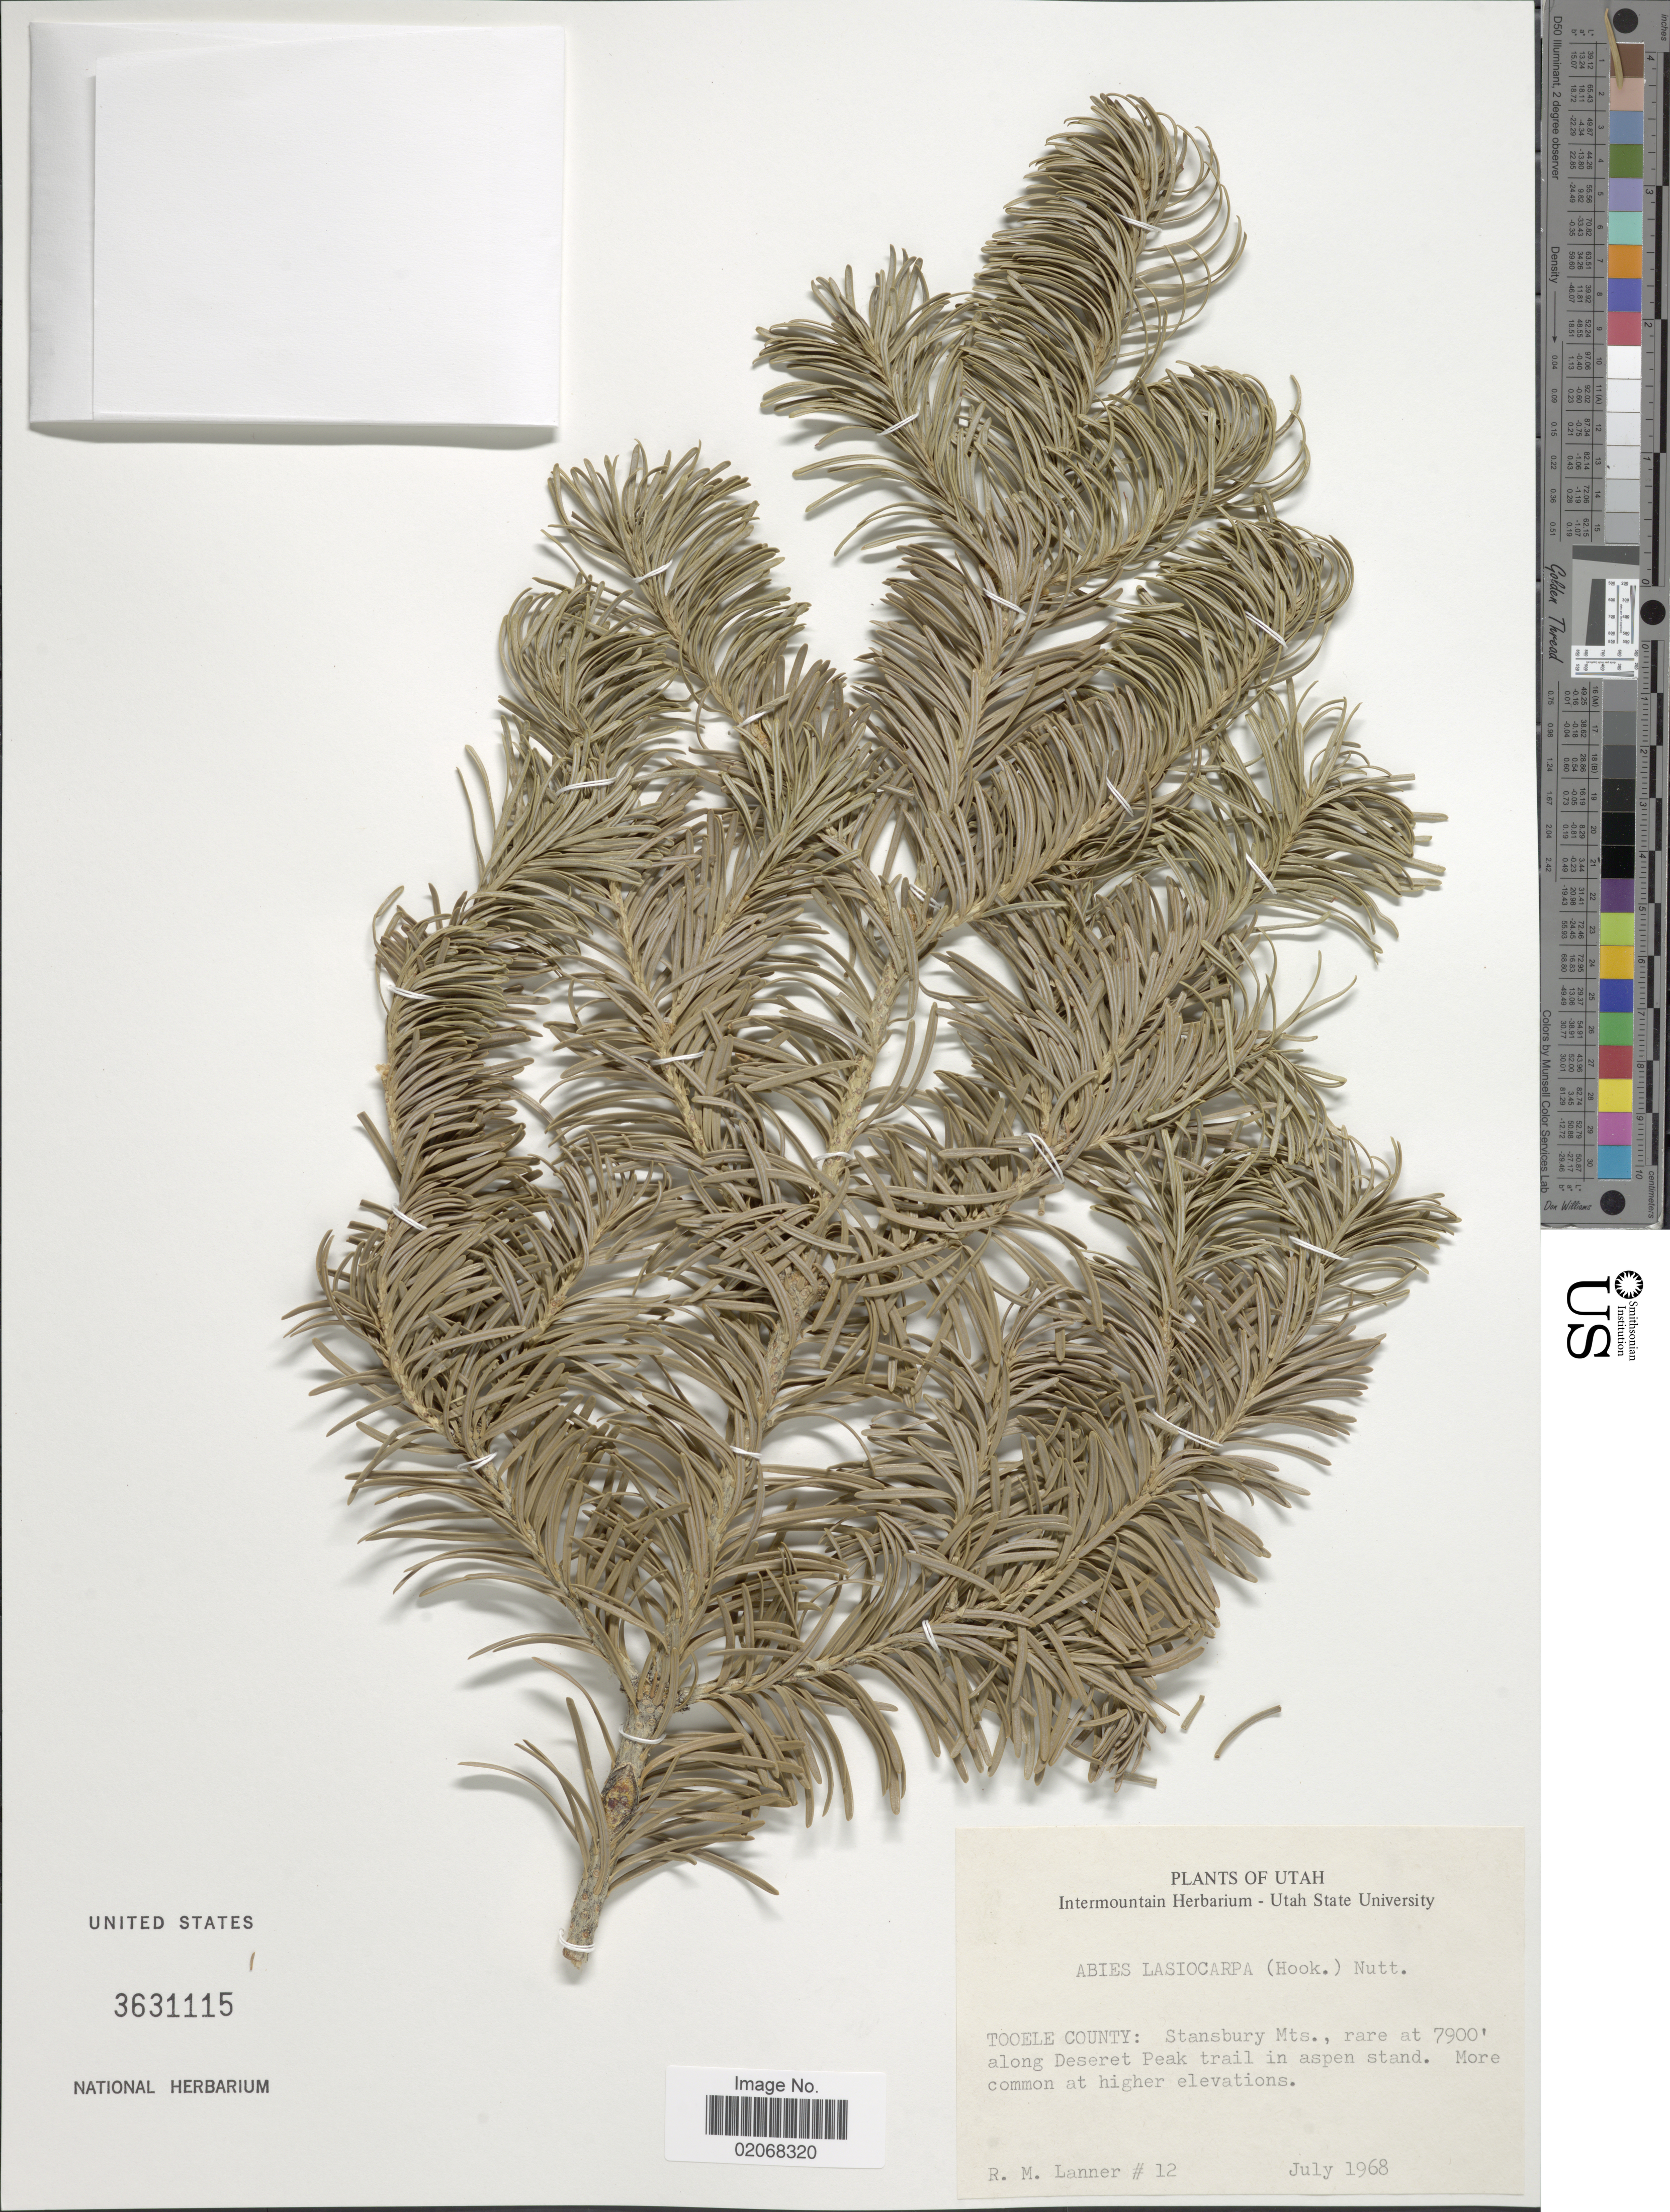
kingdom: Plantae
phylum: Tracheophyta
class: Pinopsida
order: Pinales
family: Pinaceae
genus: Abies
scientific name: Abies lasiocarpa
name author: (Hook.) Nutt.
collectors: R. Lanner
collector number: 12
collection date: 1968-07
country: United States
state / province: Utah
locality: Tooele County: Stansbury Mts., along Deseret Peak trail in aspen stand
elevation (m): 2408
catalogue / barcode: US 3631115